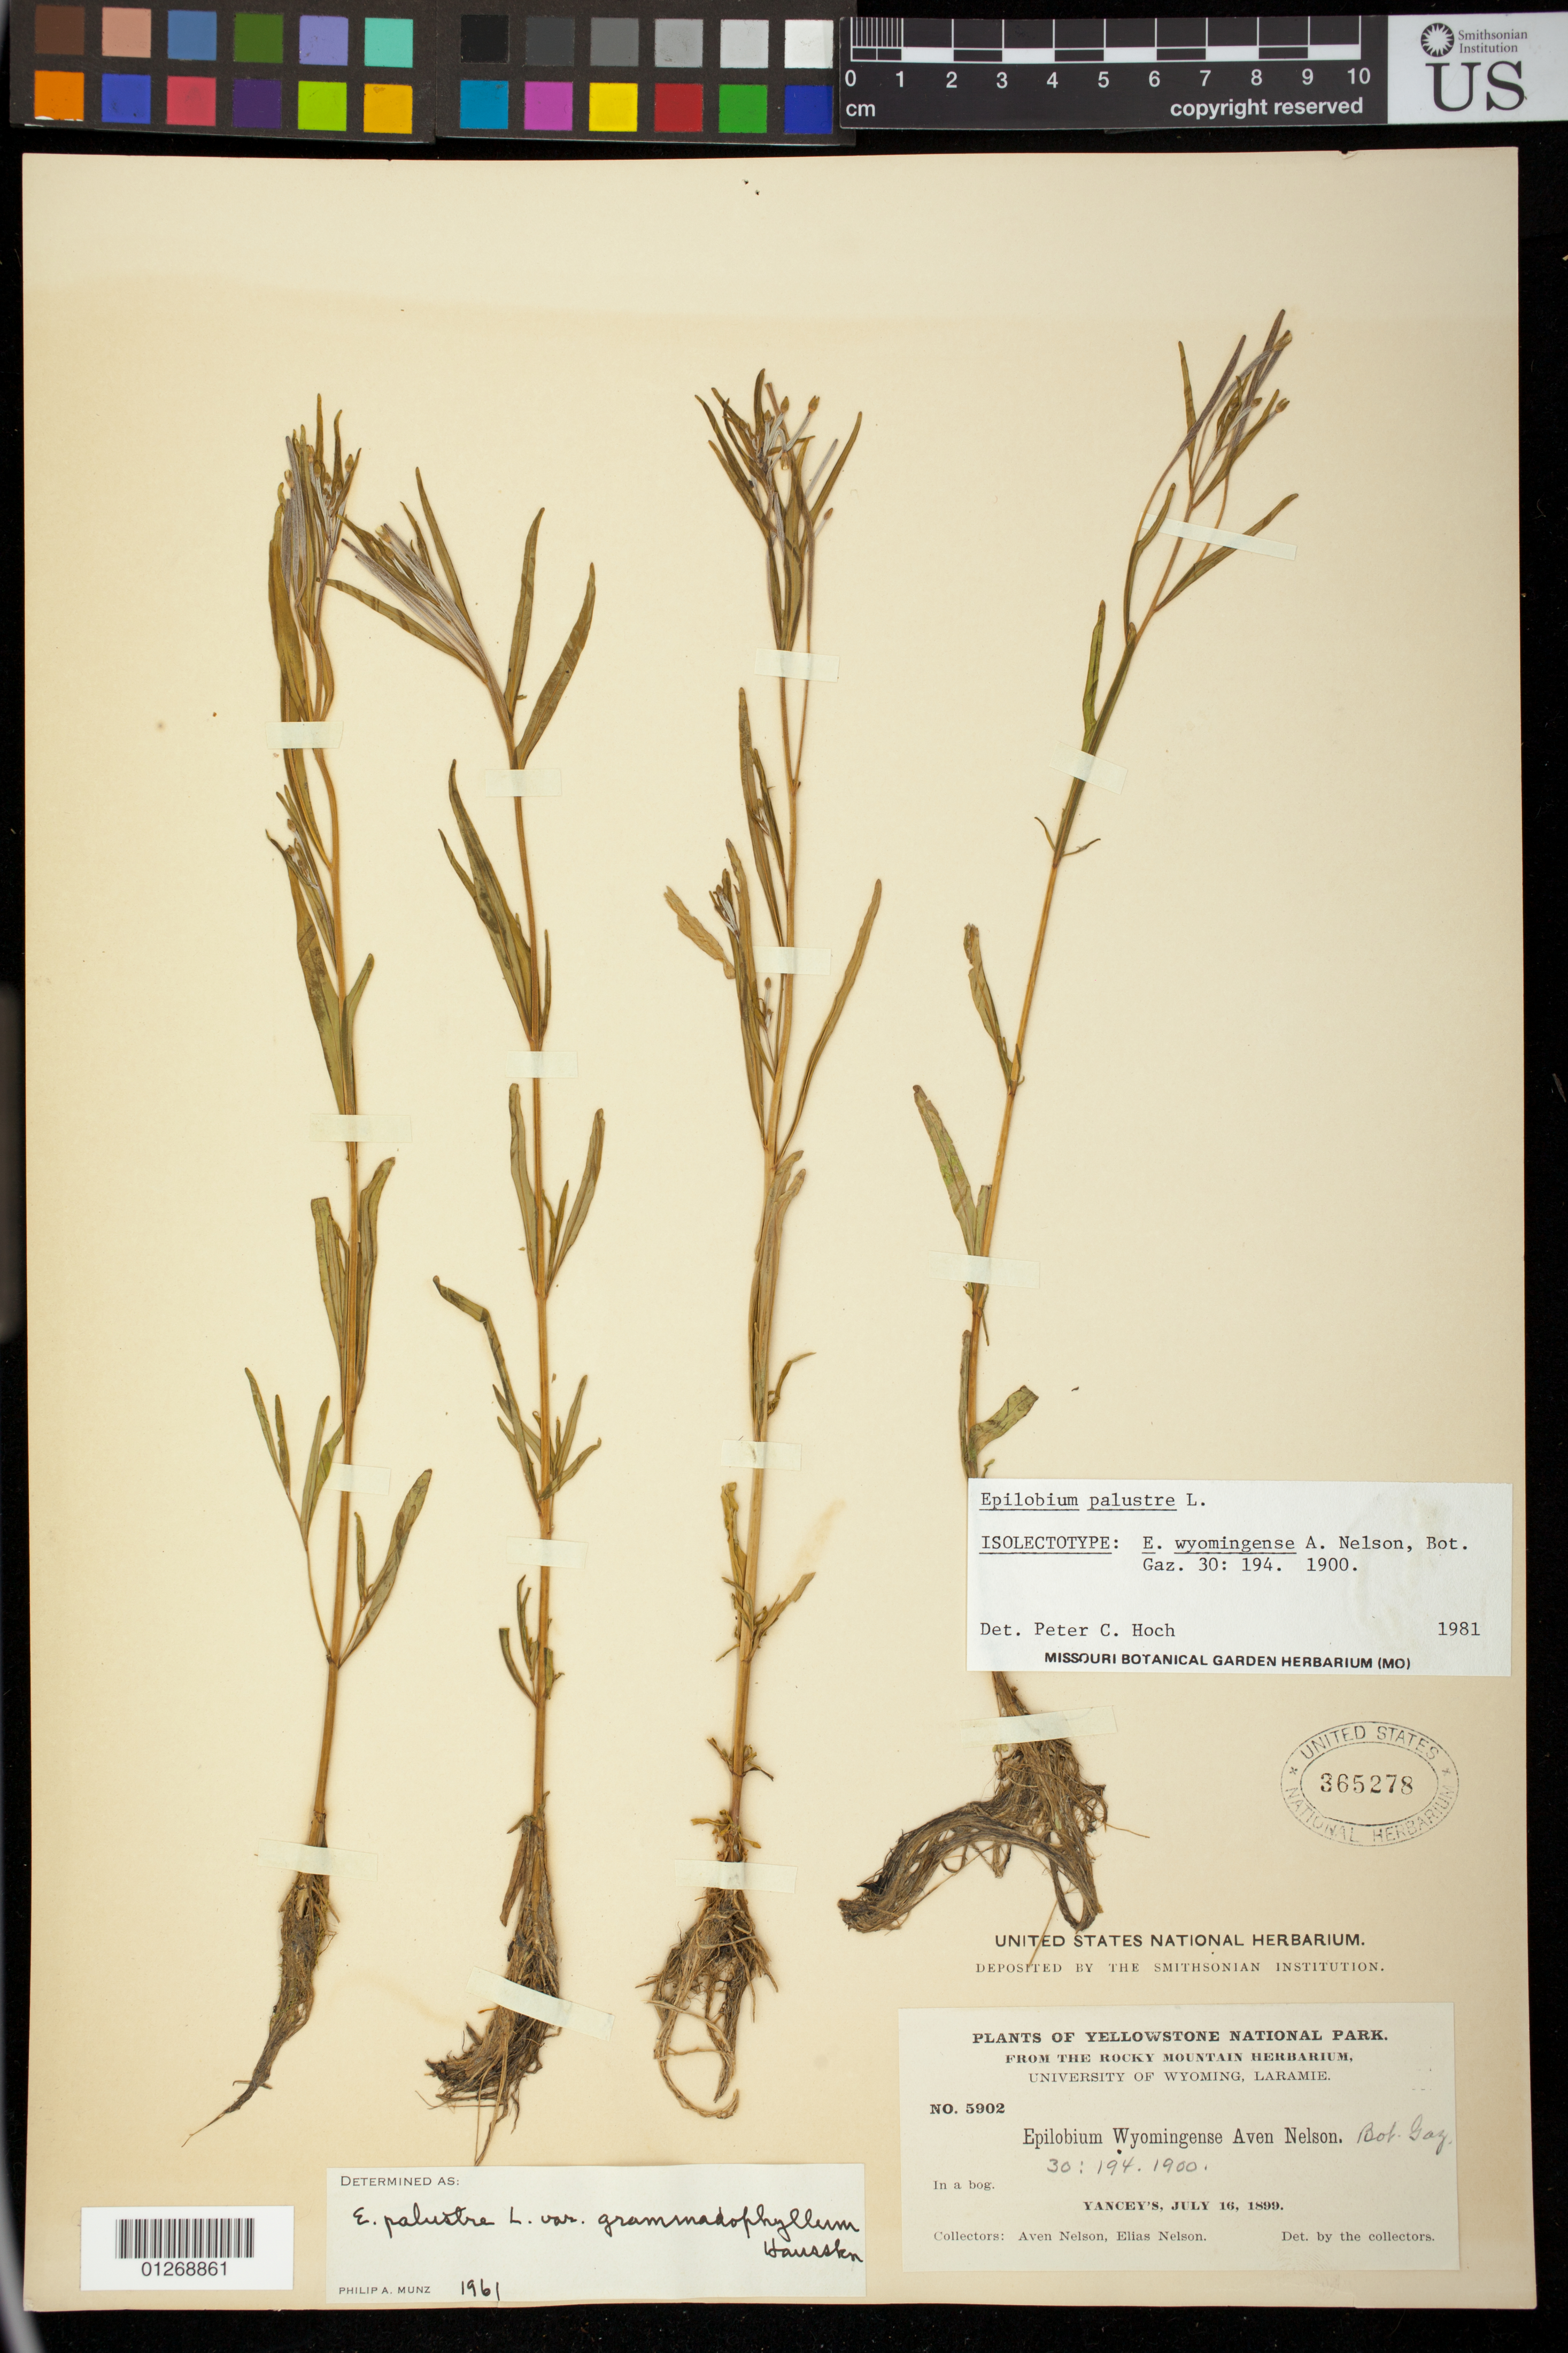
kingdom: Plantae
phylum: Tracheophyta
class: Magnoliopsida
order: Myrtales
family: Onagraceae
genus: Epilobium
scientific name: Epilobium wyomingense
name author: A. Nelson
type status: Isosyntype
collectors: A. Nelson & E. Nelson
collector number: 5902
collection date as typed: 16 Jul 1899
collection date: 1899-07-16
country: United States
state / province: Wyoming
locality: Yellowstone National Park.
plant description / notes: One of two collections (syntypes) cited in protologue. Annotated as isolectotype by P.C. Hoch (1981).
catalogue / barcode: US 365278